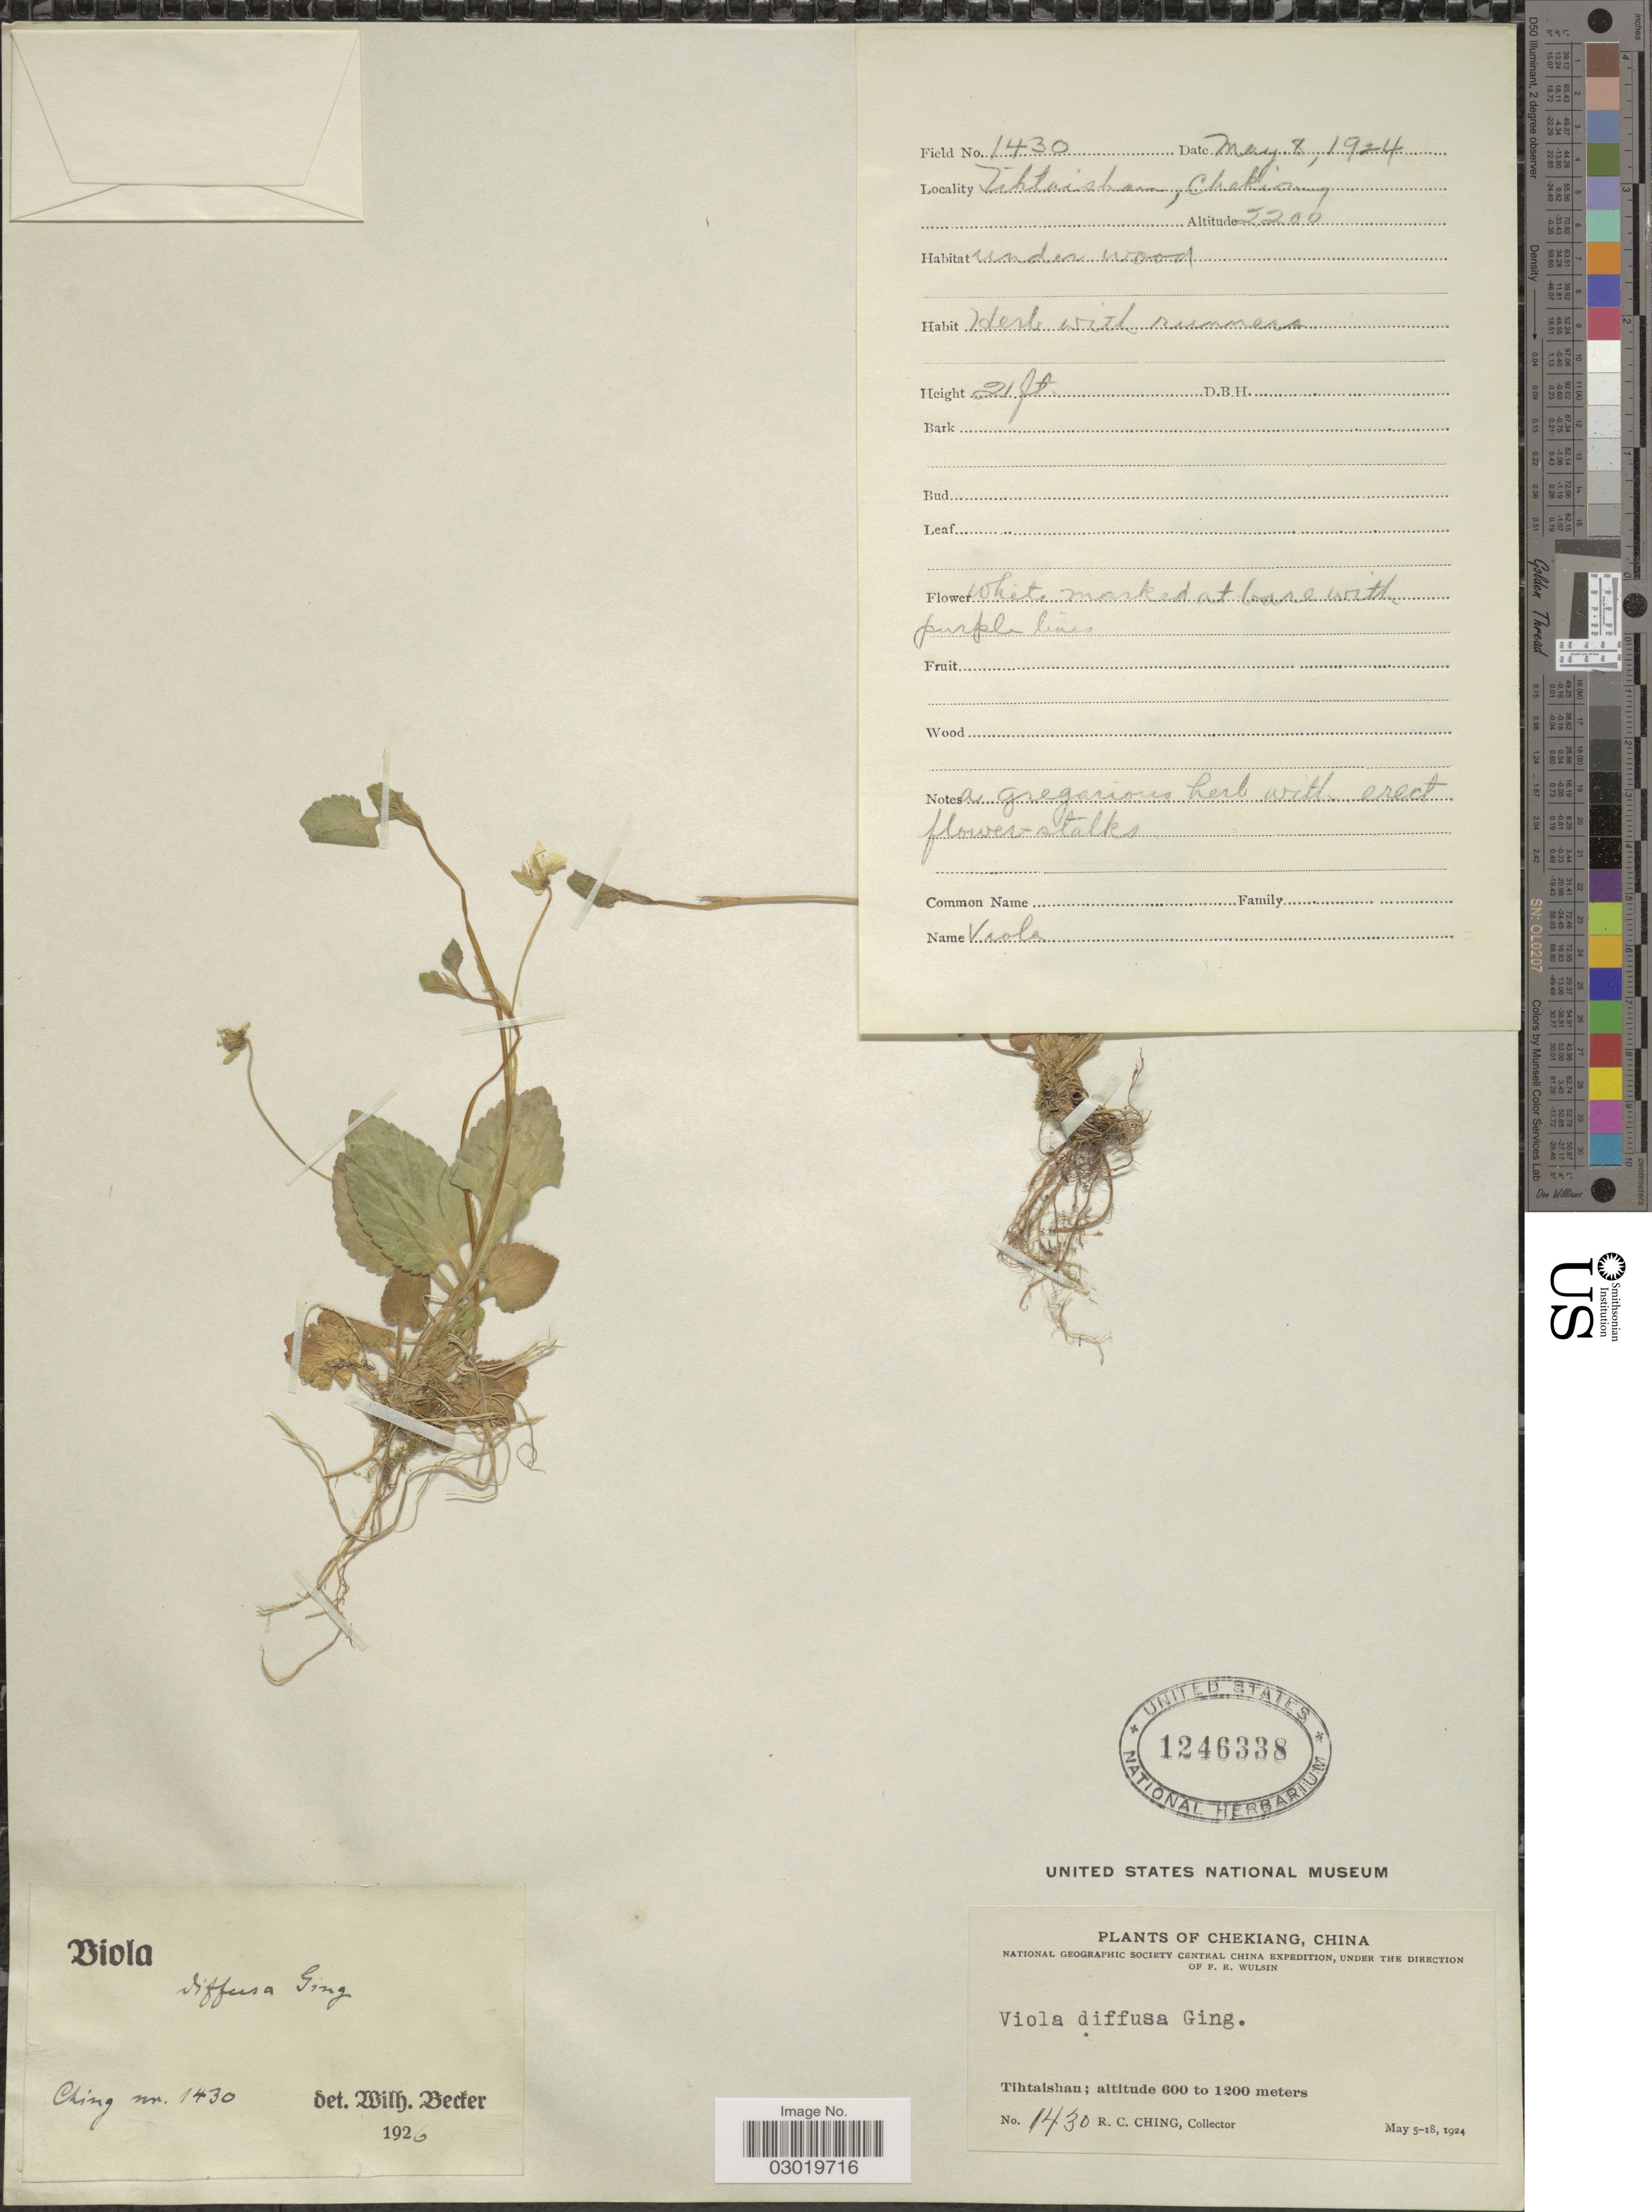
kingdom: Plantae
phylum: Tracheophyta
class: Magnoliopsida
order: Malpighiales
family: Violaceae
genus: Viola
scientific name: Viola diffusa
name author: Ging.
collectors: R. C. Ching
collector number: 1430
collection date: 1924-05-08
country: China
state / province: Zhejiang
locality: Chekiang. Tihtaishan.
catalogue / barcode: US 1246338